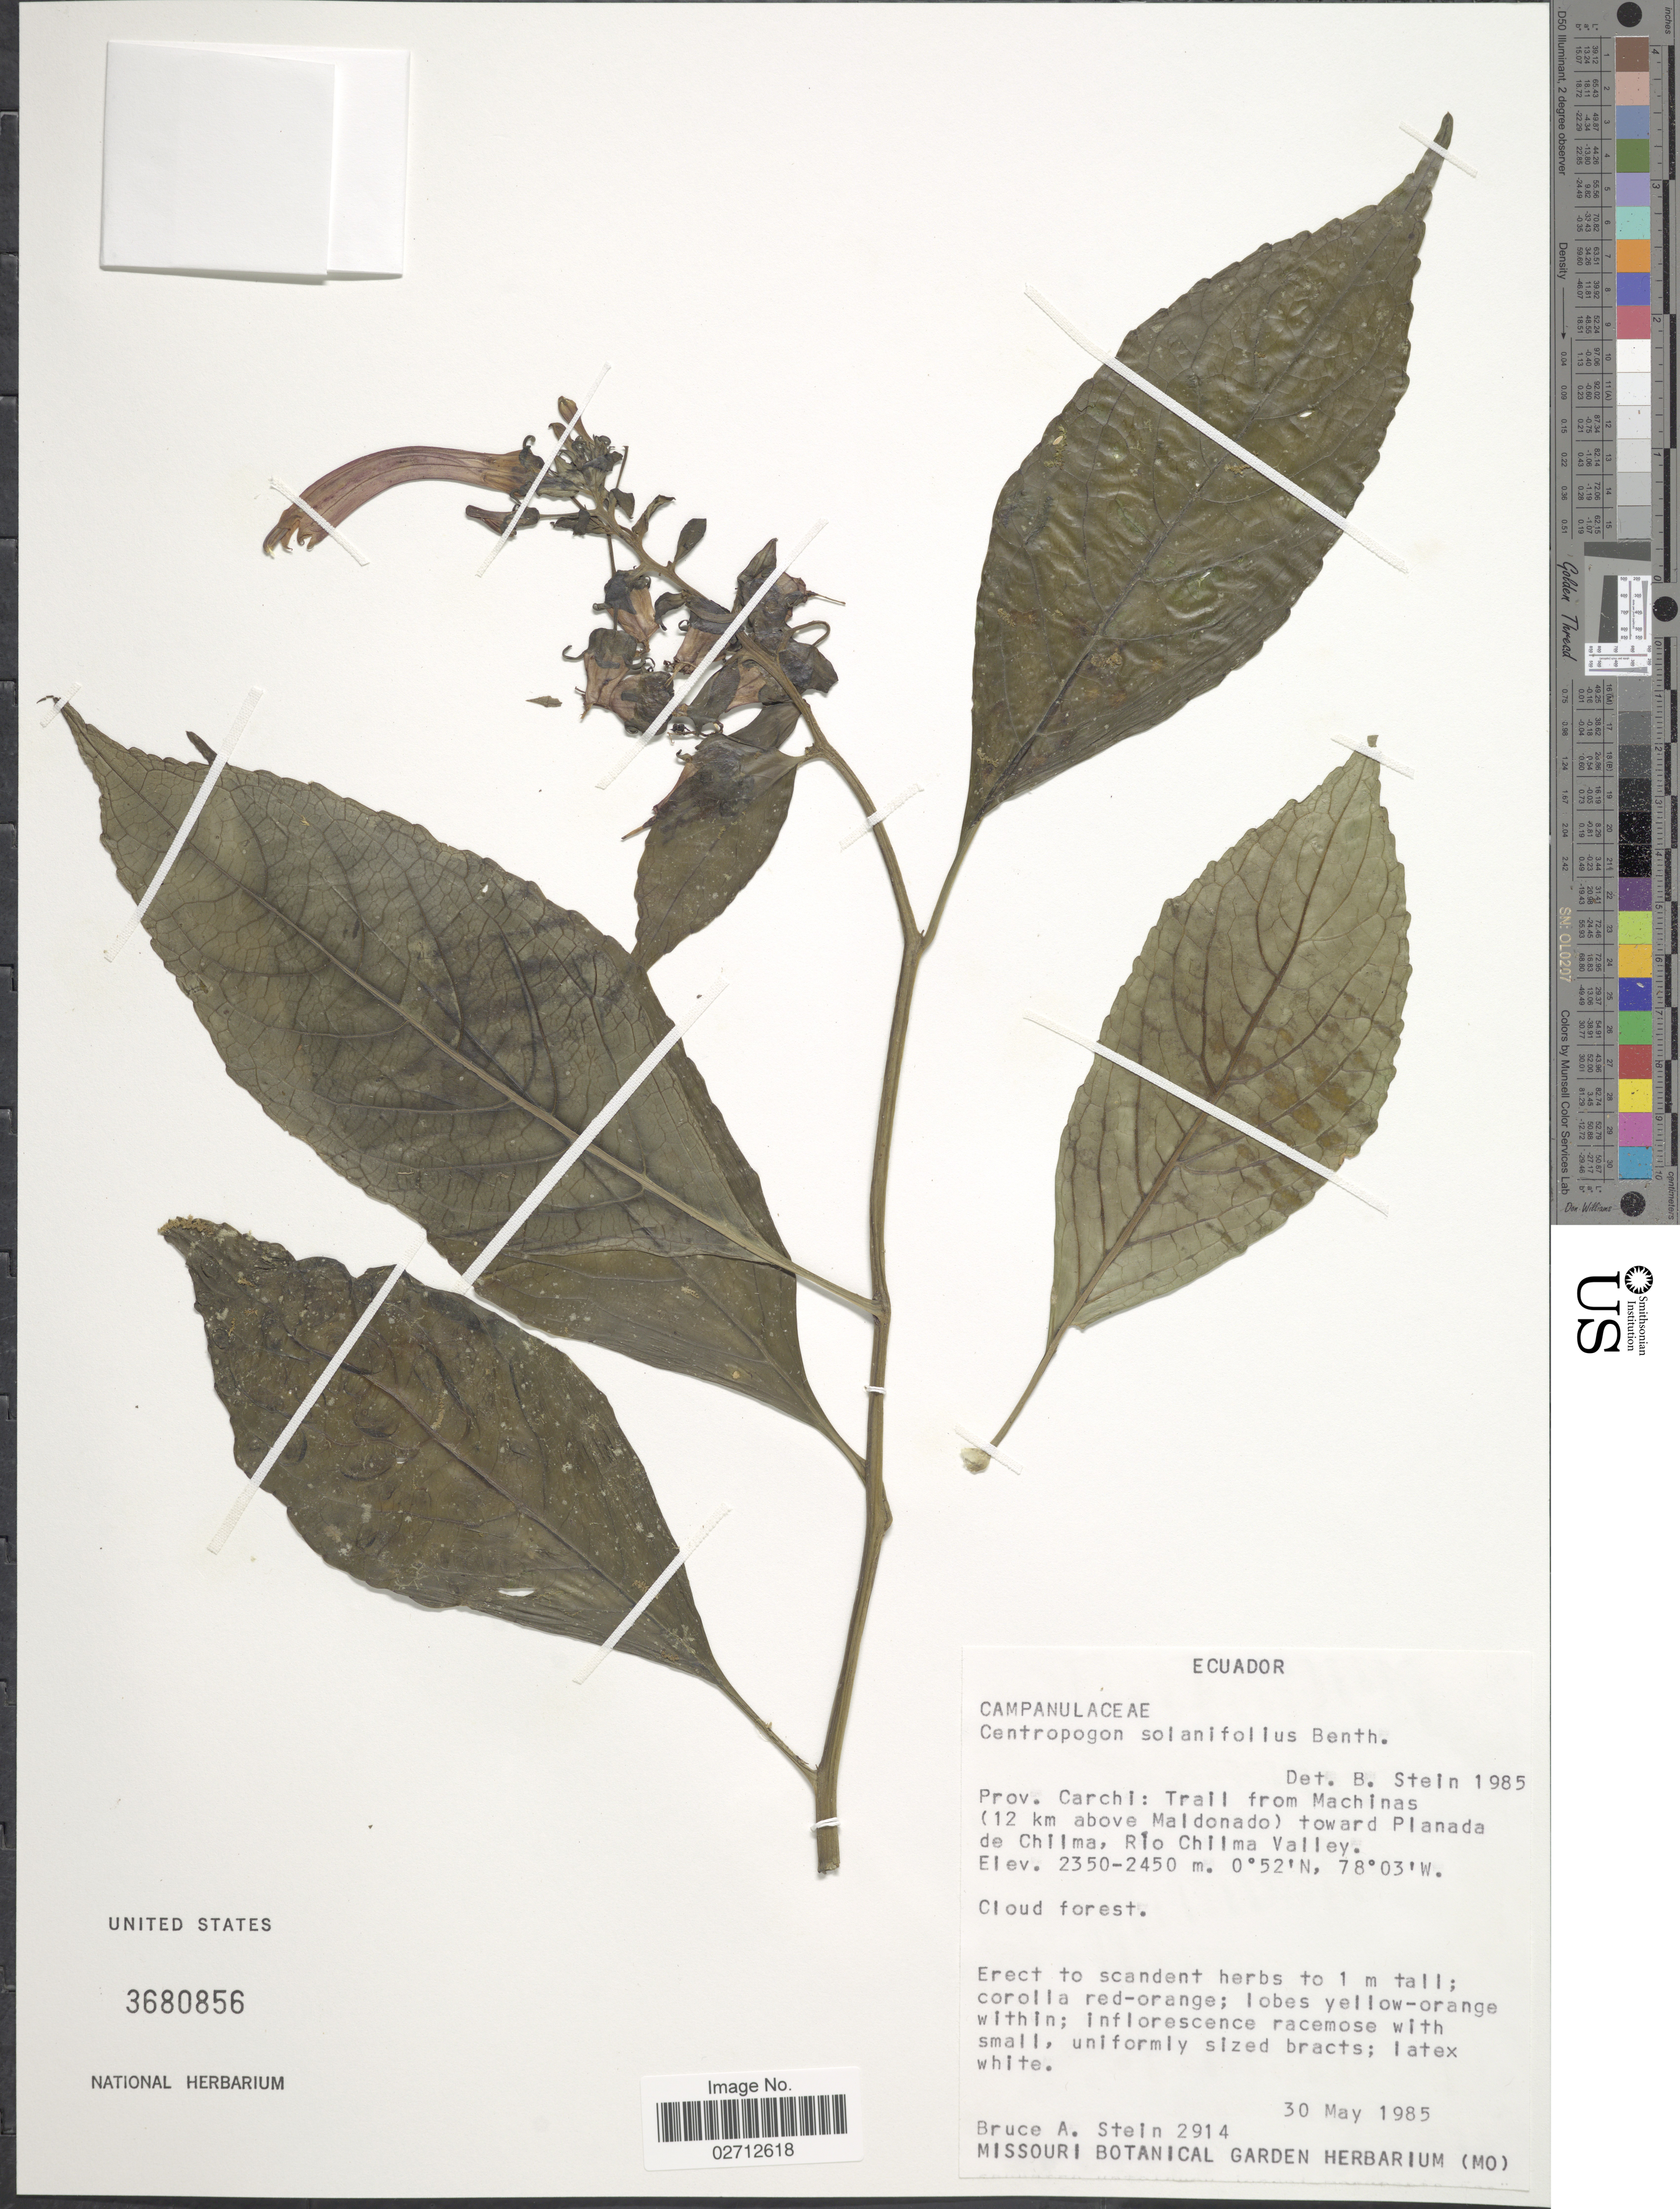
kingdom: Plantae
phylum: Tracheophyta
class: Magnoliopsida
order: Asterales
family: Campanulaceae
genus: Centropogon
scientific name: Centropogon solanifolius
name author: Benth.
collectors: B. A. Stein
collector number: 2914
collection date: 1985-05-30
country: Ecuador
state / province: Carchi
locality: Trail from Machinas (12 km above Maldonado) toward Planada de Chilma, Río Chilma Valley.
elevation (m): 2350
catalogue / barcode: US 3680856